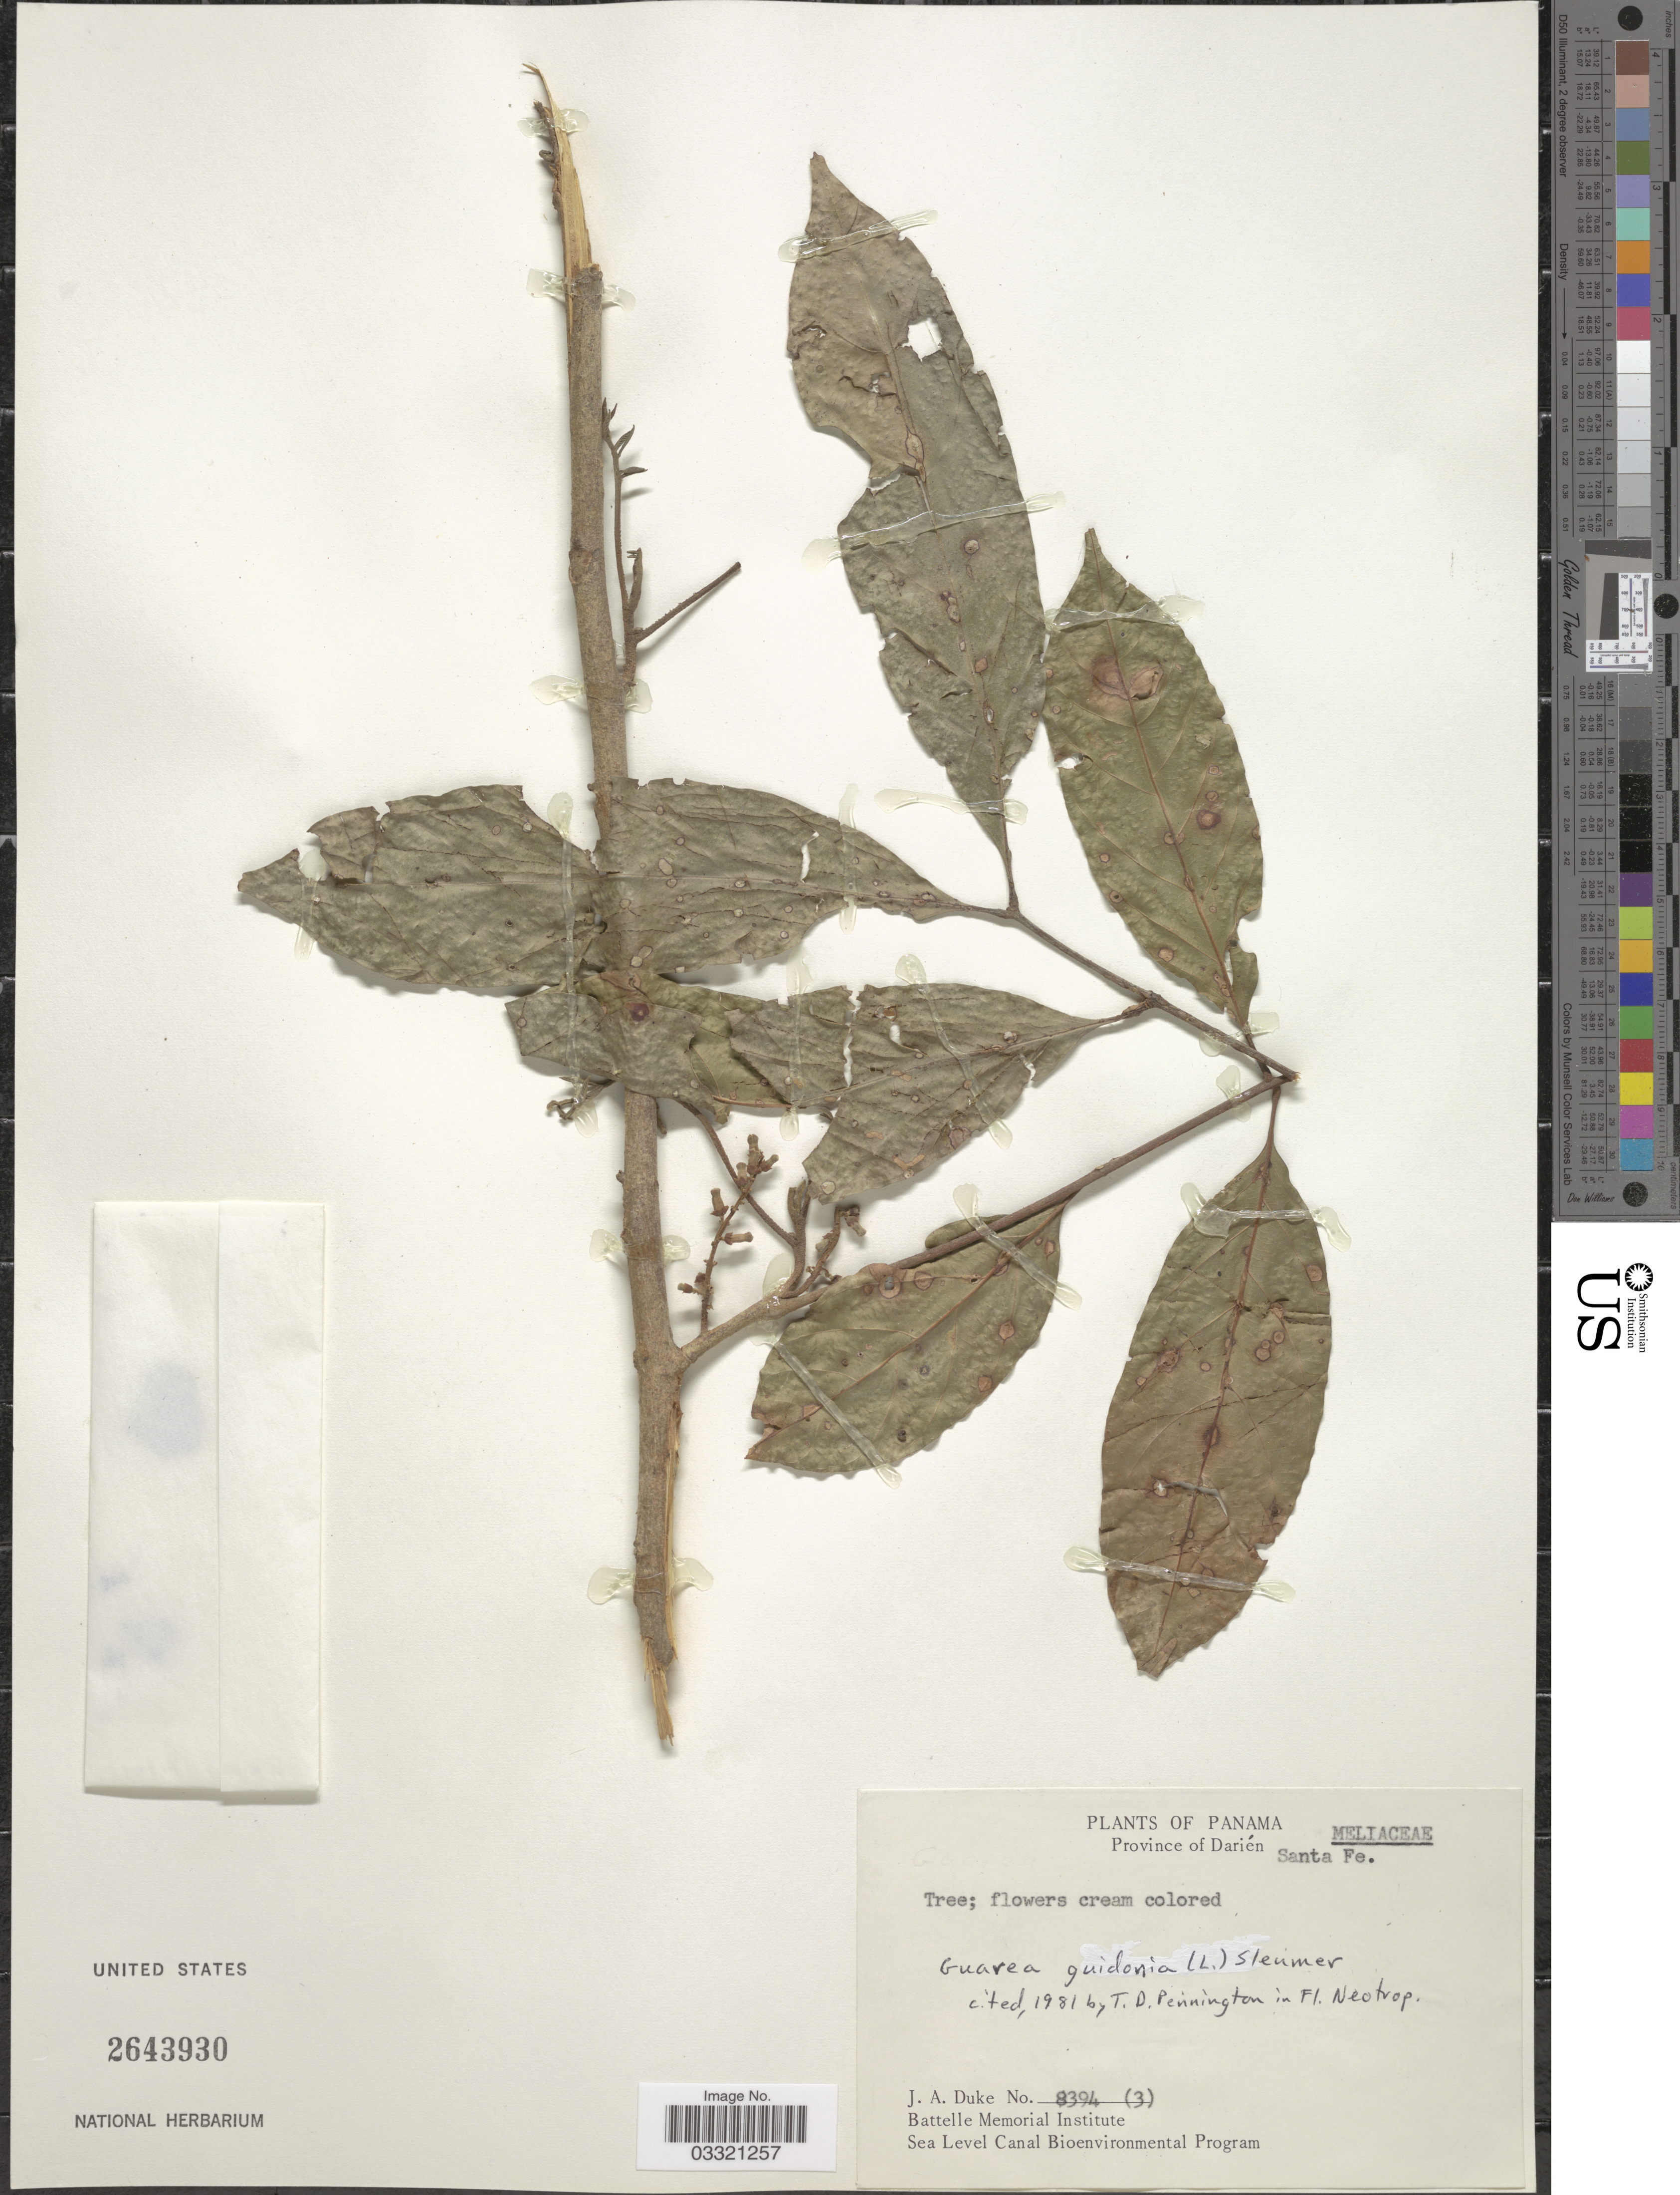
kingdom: Plantae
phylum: Tracheophyta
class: Magnoliopsida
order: Sapindales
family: Meliaceae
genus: Guarea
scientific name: Guarea guidonia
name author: (L.) Sleumer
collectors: J. A. Duke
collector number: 8394 (3)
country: Panama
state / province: Darién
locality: Santa Fe.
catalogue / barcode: US 2643930